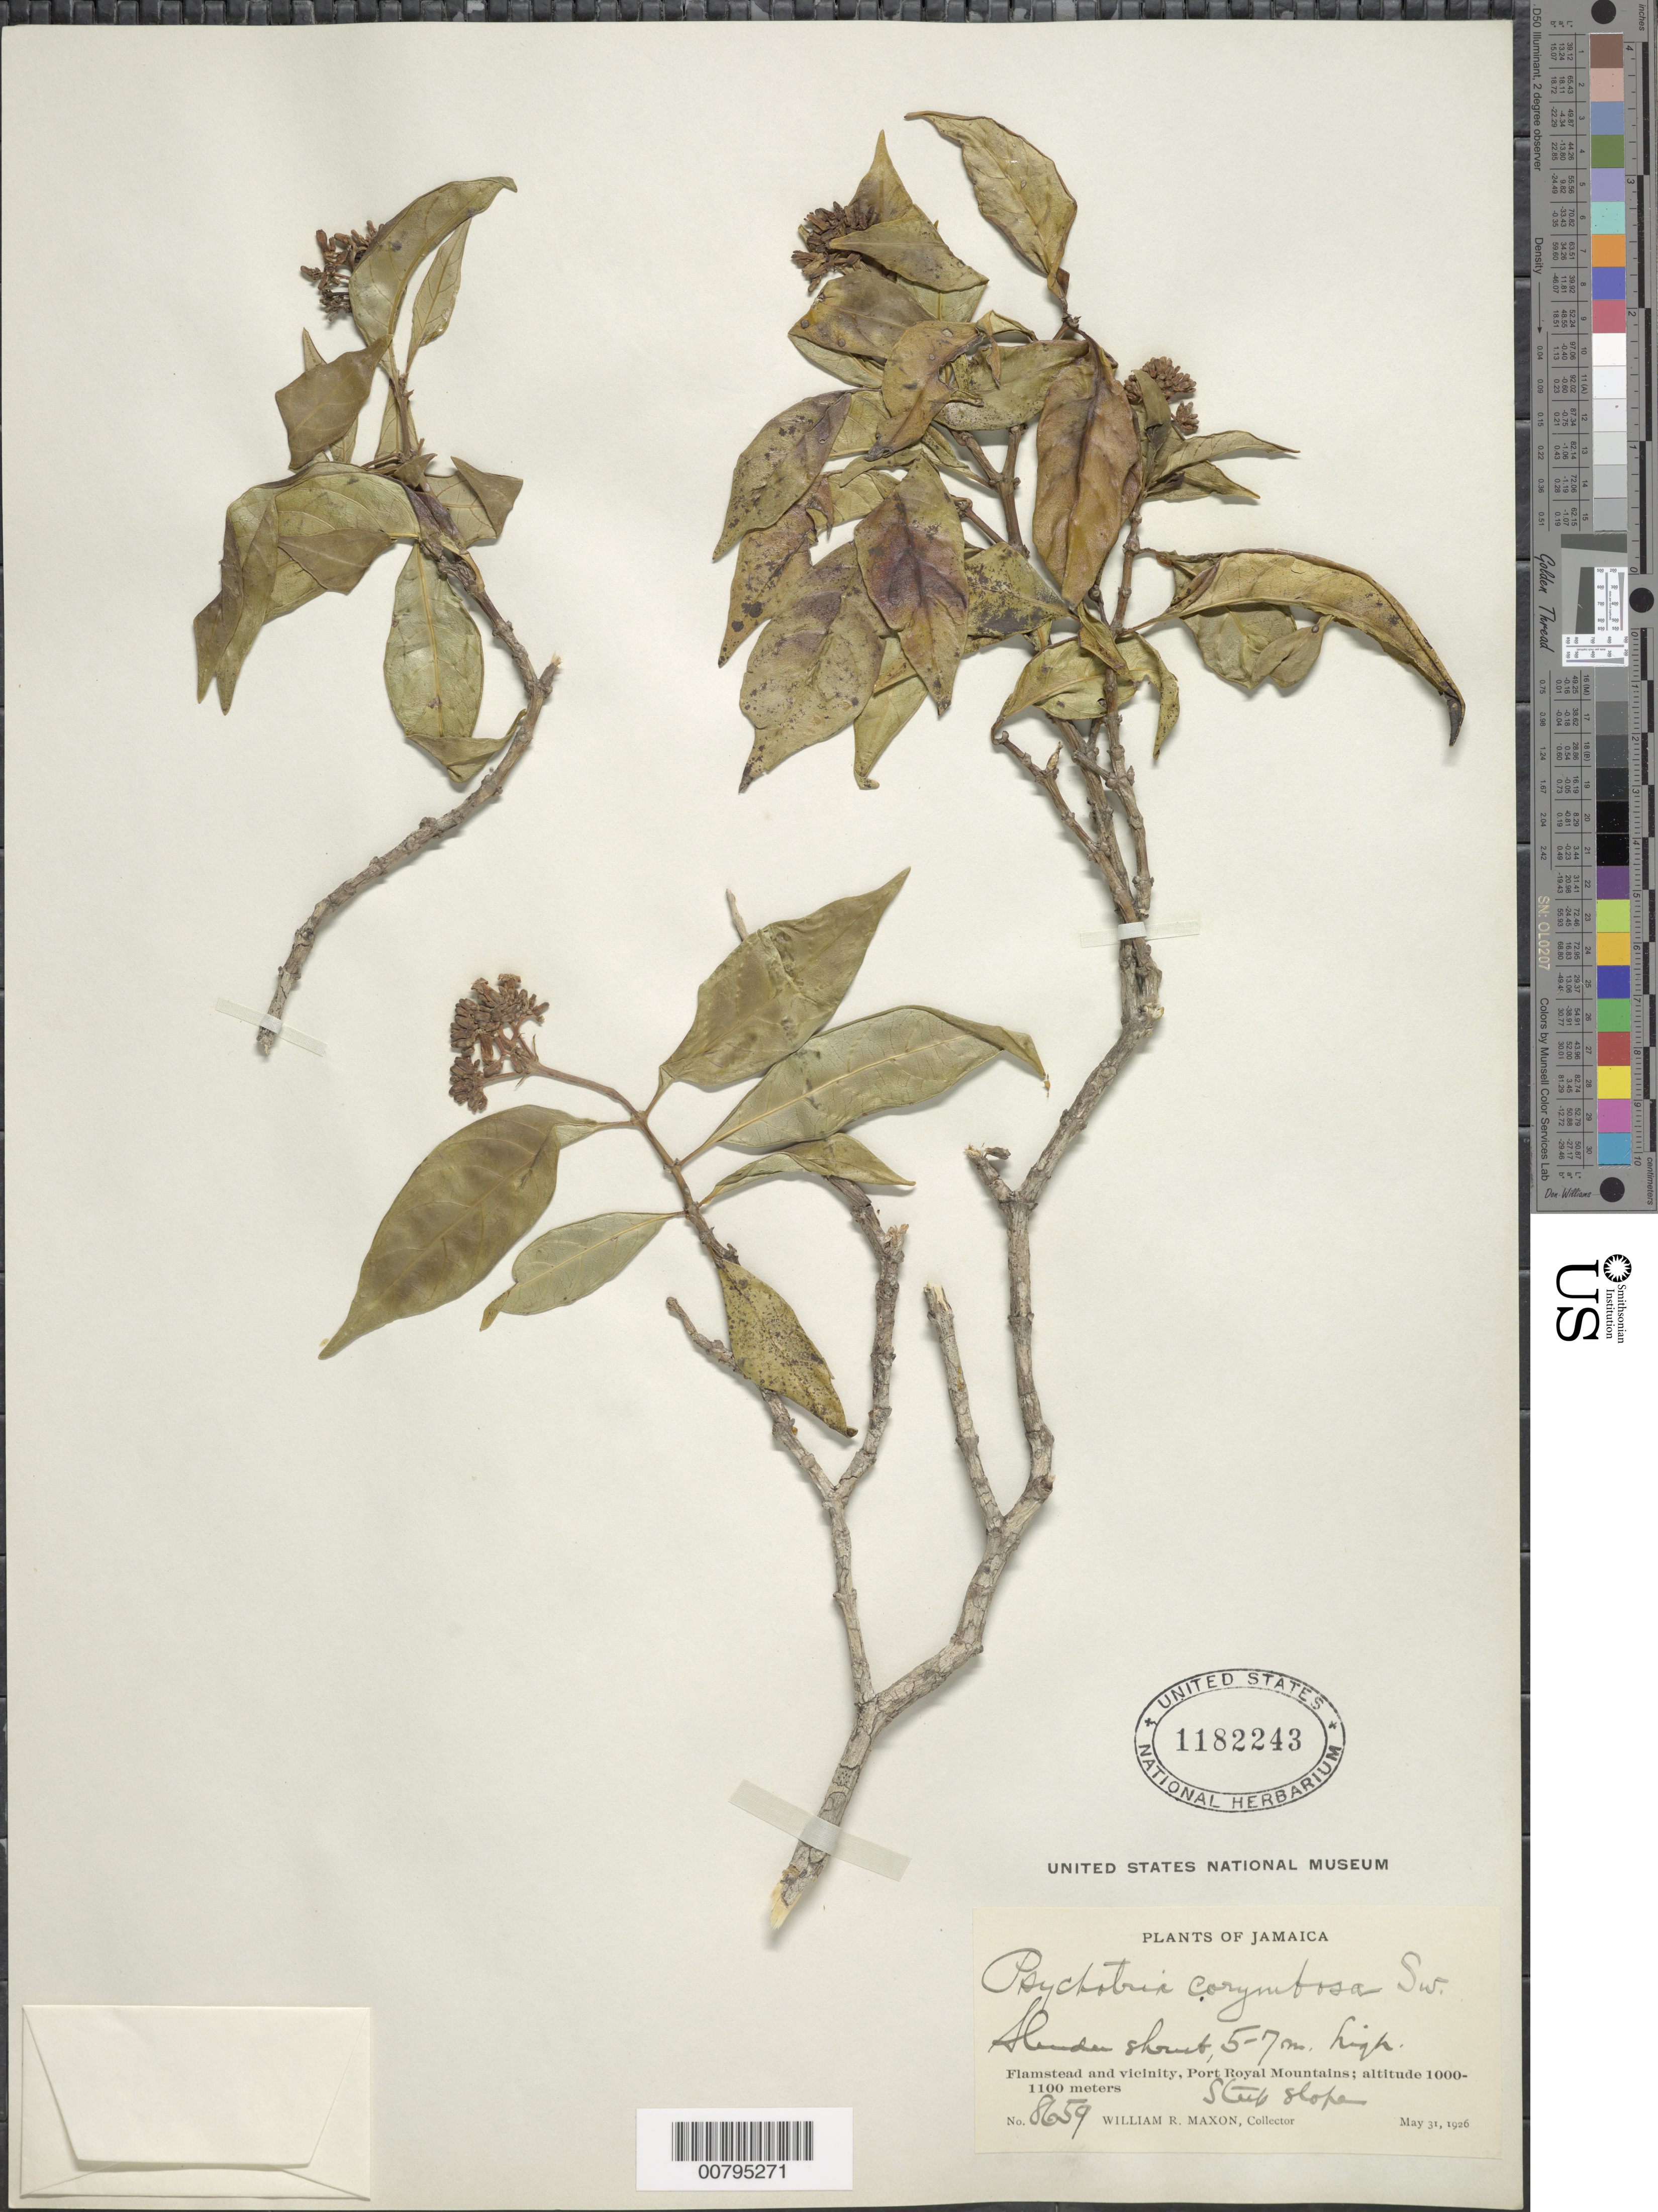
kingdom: Plantae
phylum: Tracheophyta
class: Magnoliopsida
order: Gentianales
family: Rubiaceae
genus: Psychotria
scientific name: Psychotria corymbosa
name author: Sw.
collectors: W. R. Maxon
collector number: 8659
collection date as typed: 31 May 1926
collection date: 1926-05-31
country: Jamaica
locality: Flamstead and vicinity, Port Royal Mountains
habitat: Montane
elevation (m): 1000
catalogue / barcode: US 1182243